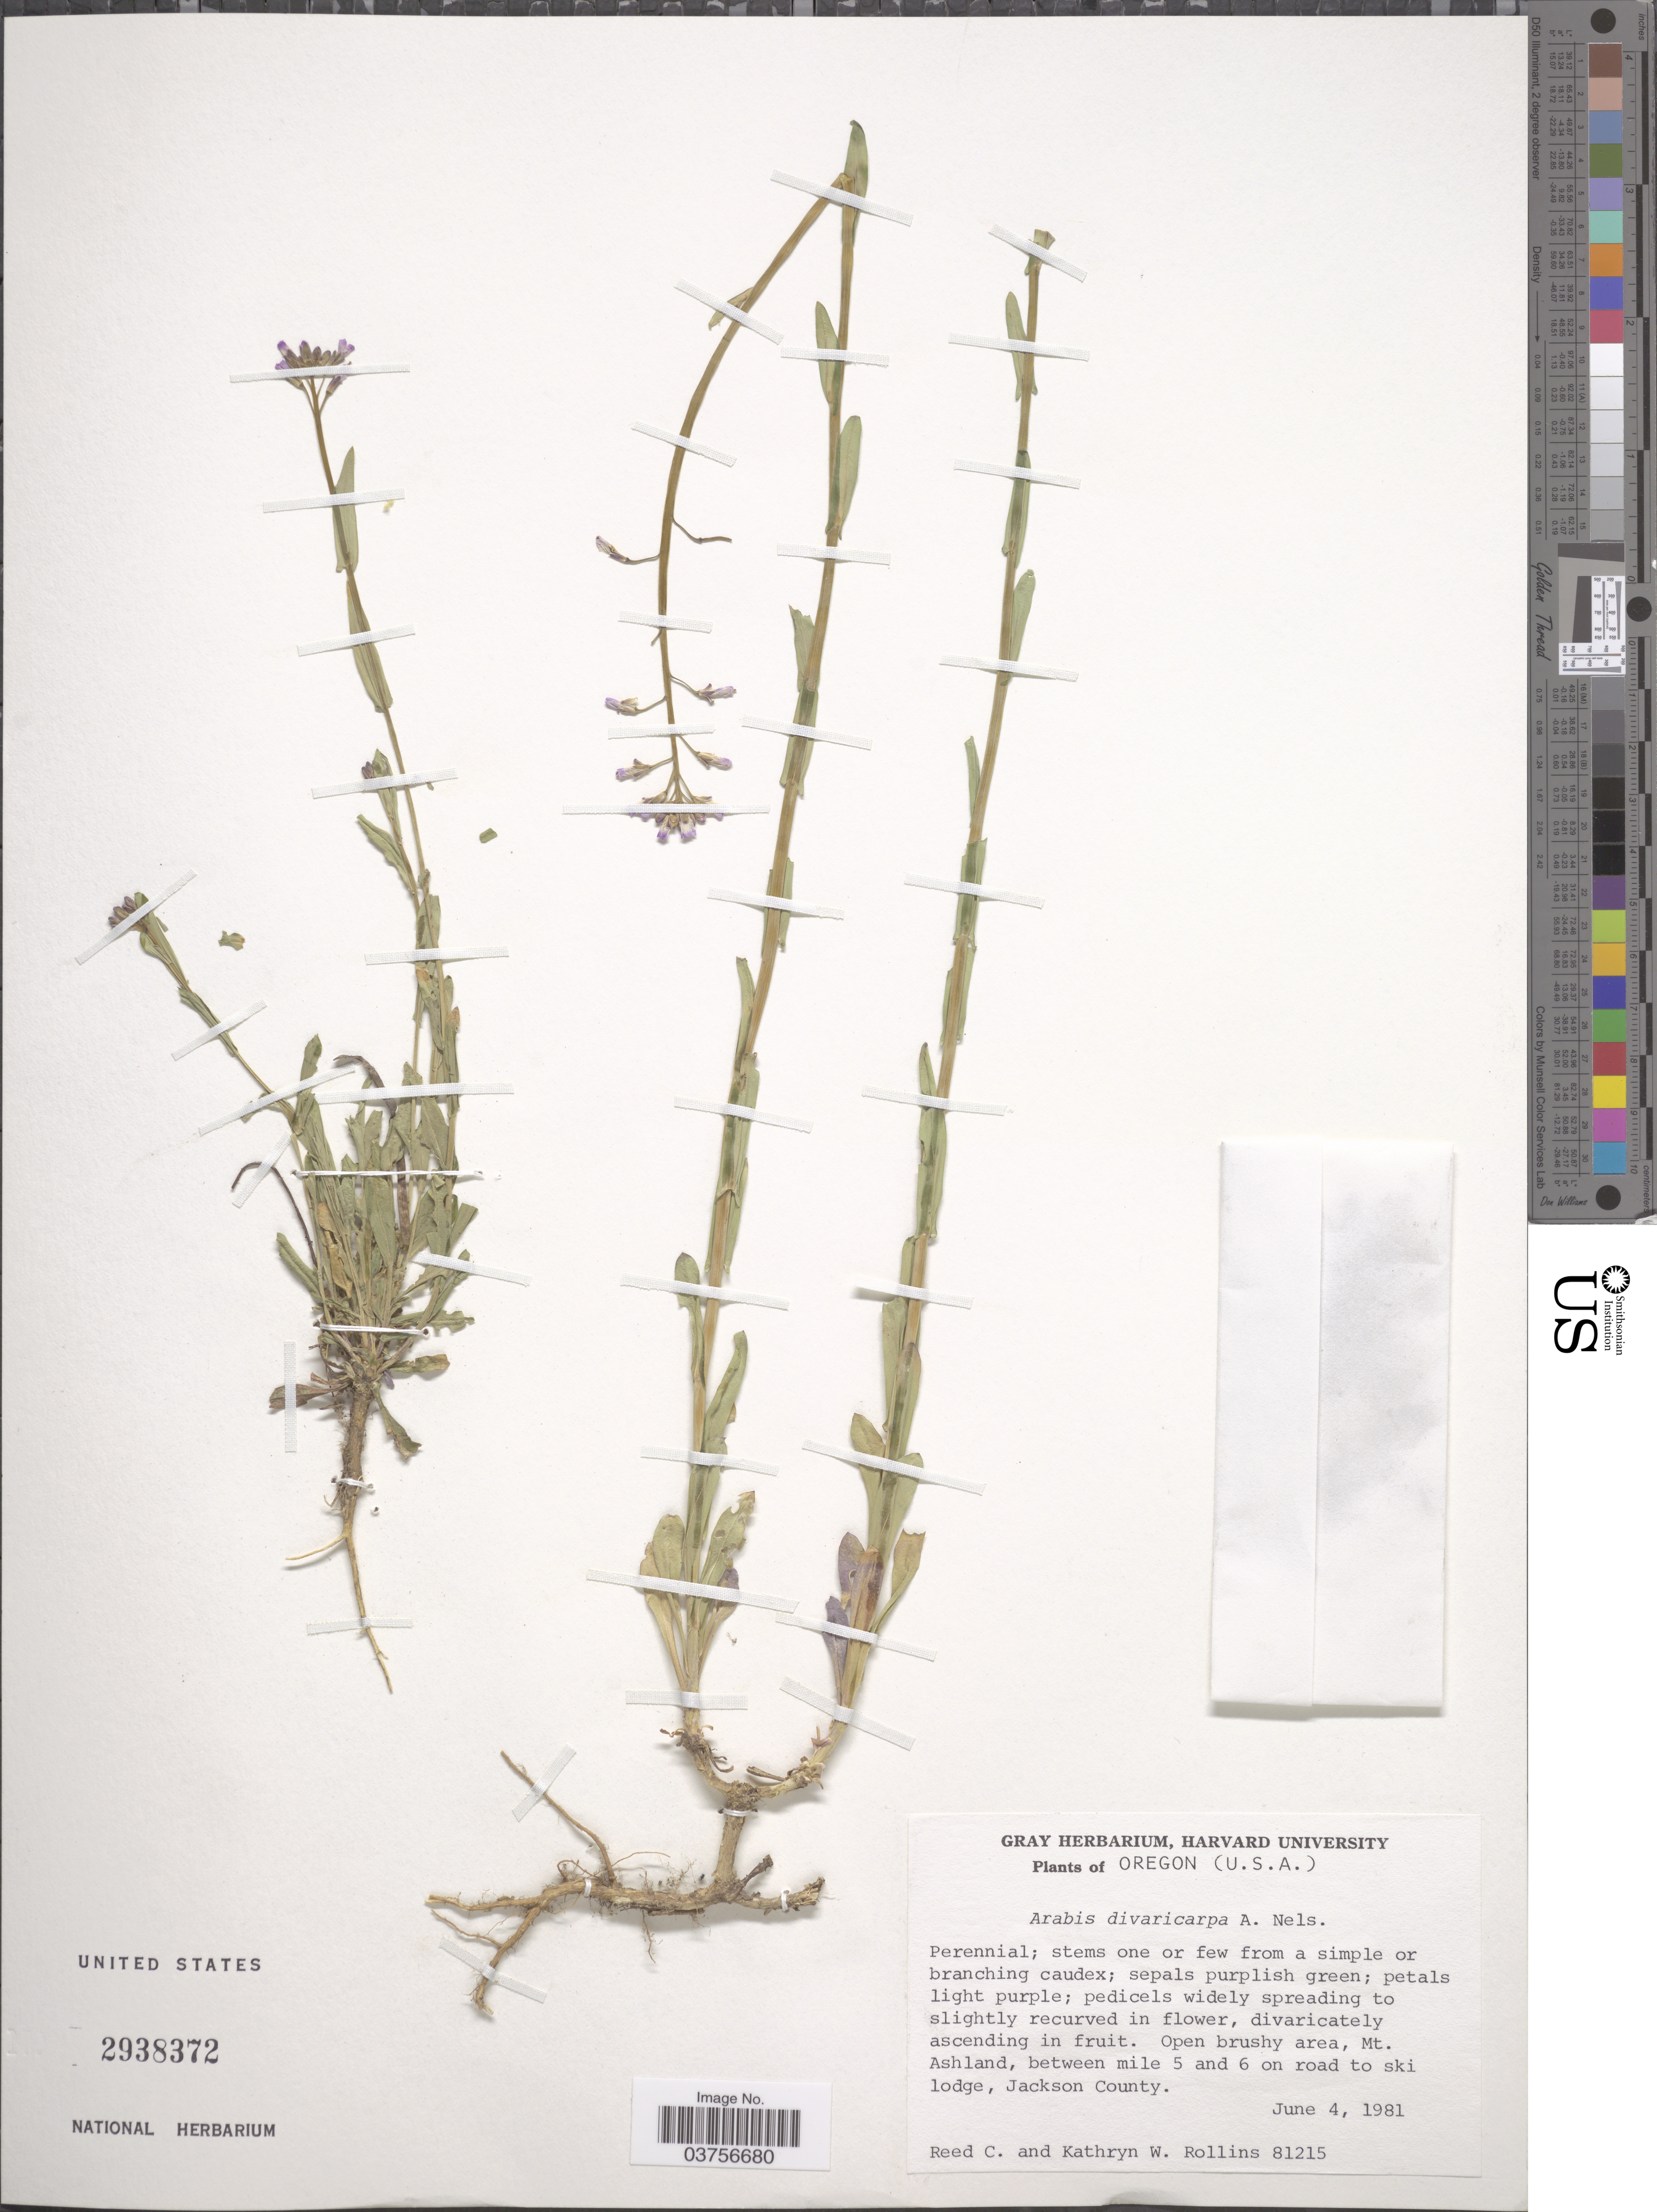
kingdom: Plantae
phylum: Tracheophyta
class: Magnoliopsida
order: Brassicales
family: Brassicaceae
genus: Arabis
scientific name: Arabis divaricarpa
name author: A. Nelson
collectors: R. C. Rollins & K. W. Rollins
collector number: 81215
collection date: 1981-06-04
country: United States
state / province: Oregon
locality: Mt. Ashland, between mile 5 and 6 on road to ski lodge, Jackson County.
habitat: open brushy area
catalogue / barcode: US 2938372